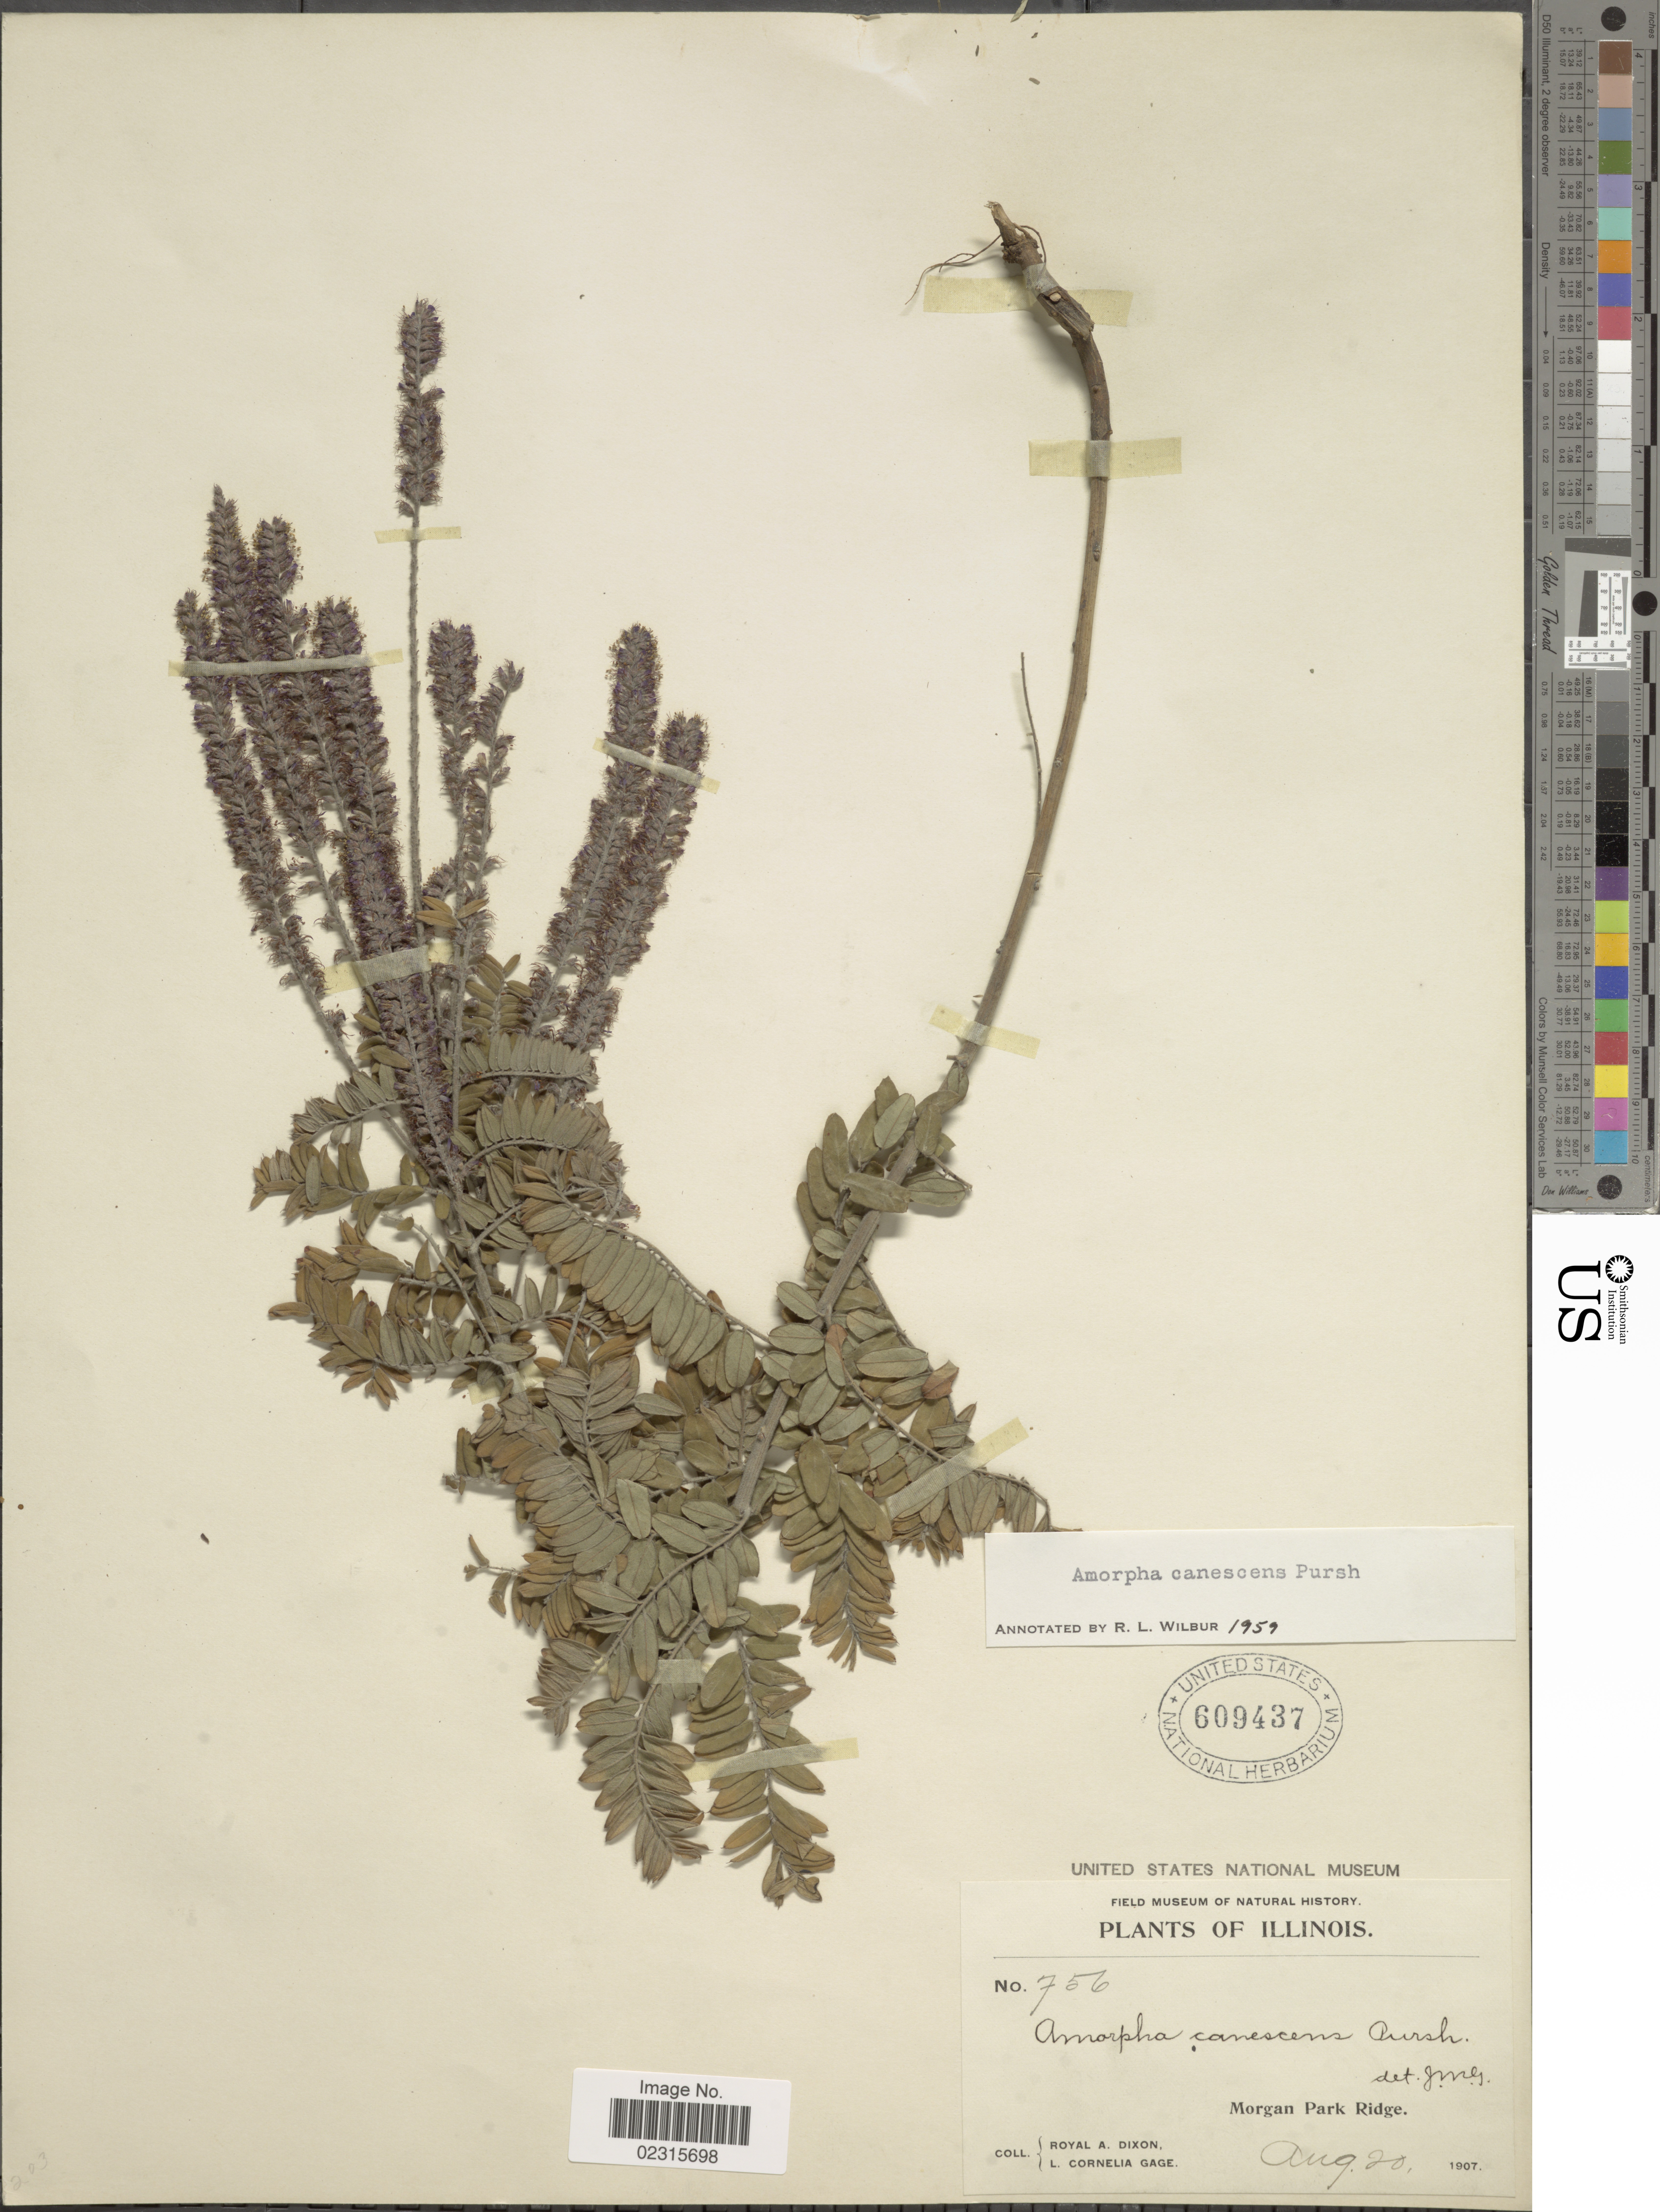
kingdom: Plantae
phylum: Tracheophyta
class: Magnoliopsida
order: Fabales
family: Fabaceae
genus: Amorpha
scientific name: Amorpha canescens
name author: Pursh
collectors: R. A. Dixon & L. Gage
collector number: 756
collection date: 1907-08-20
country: United States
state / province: Illinois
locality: Morgan Park Ridge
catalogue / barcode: US 609437